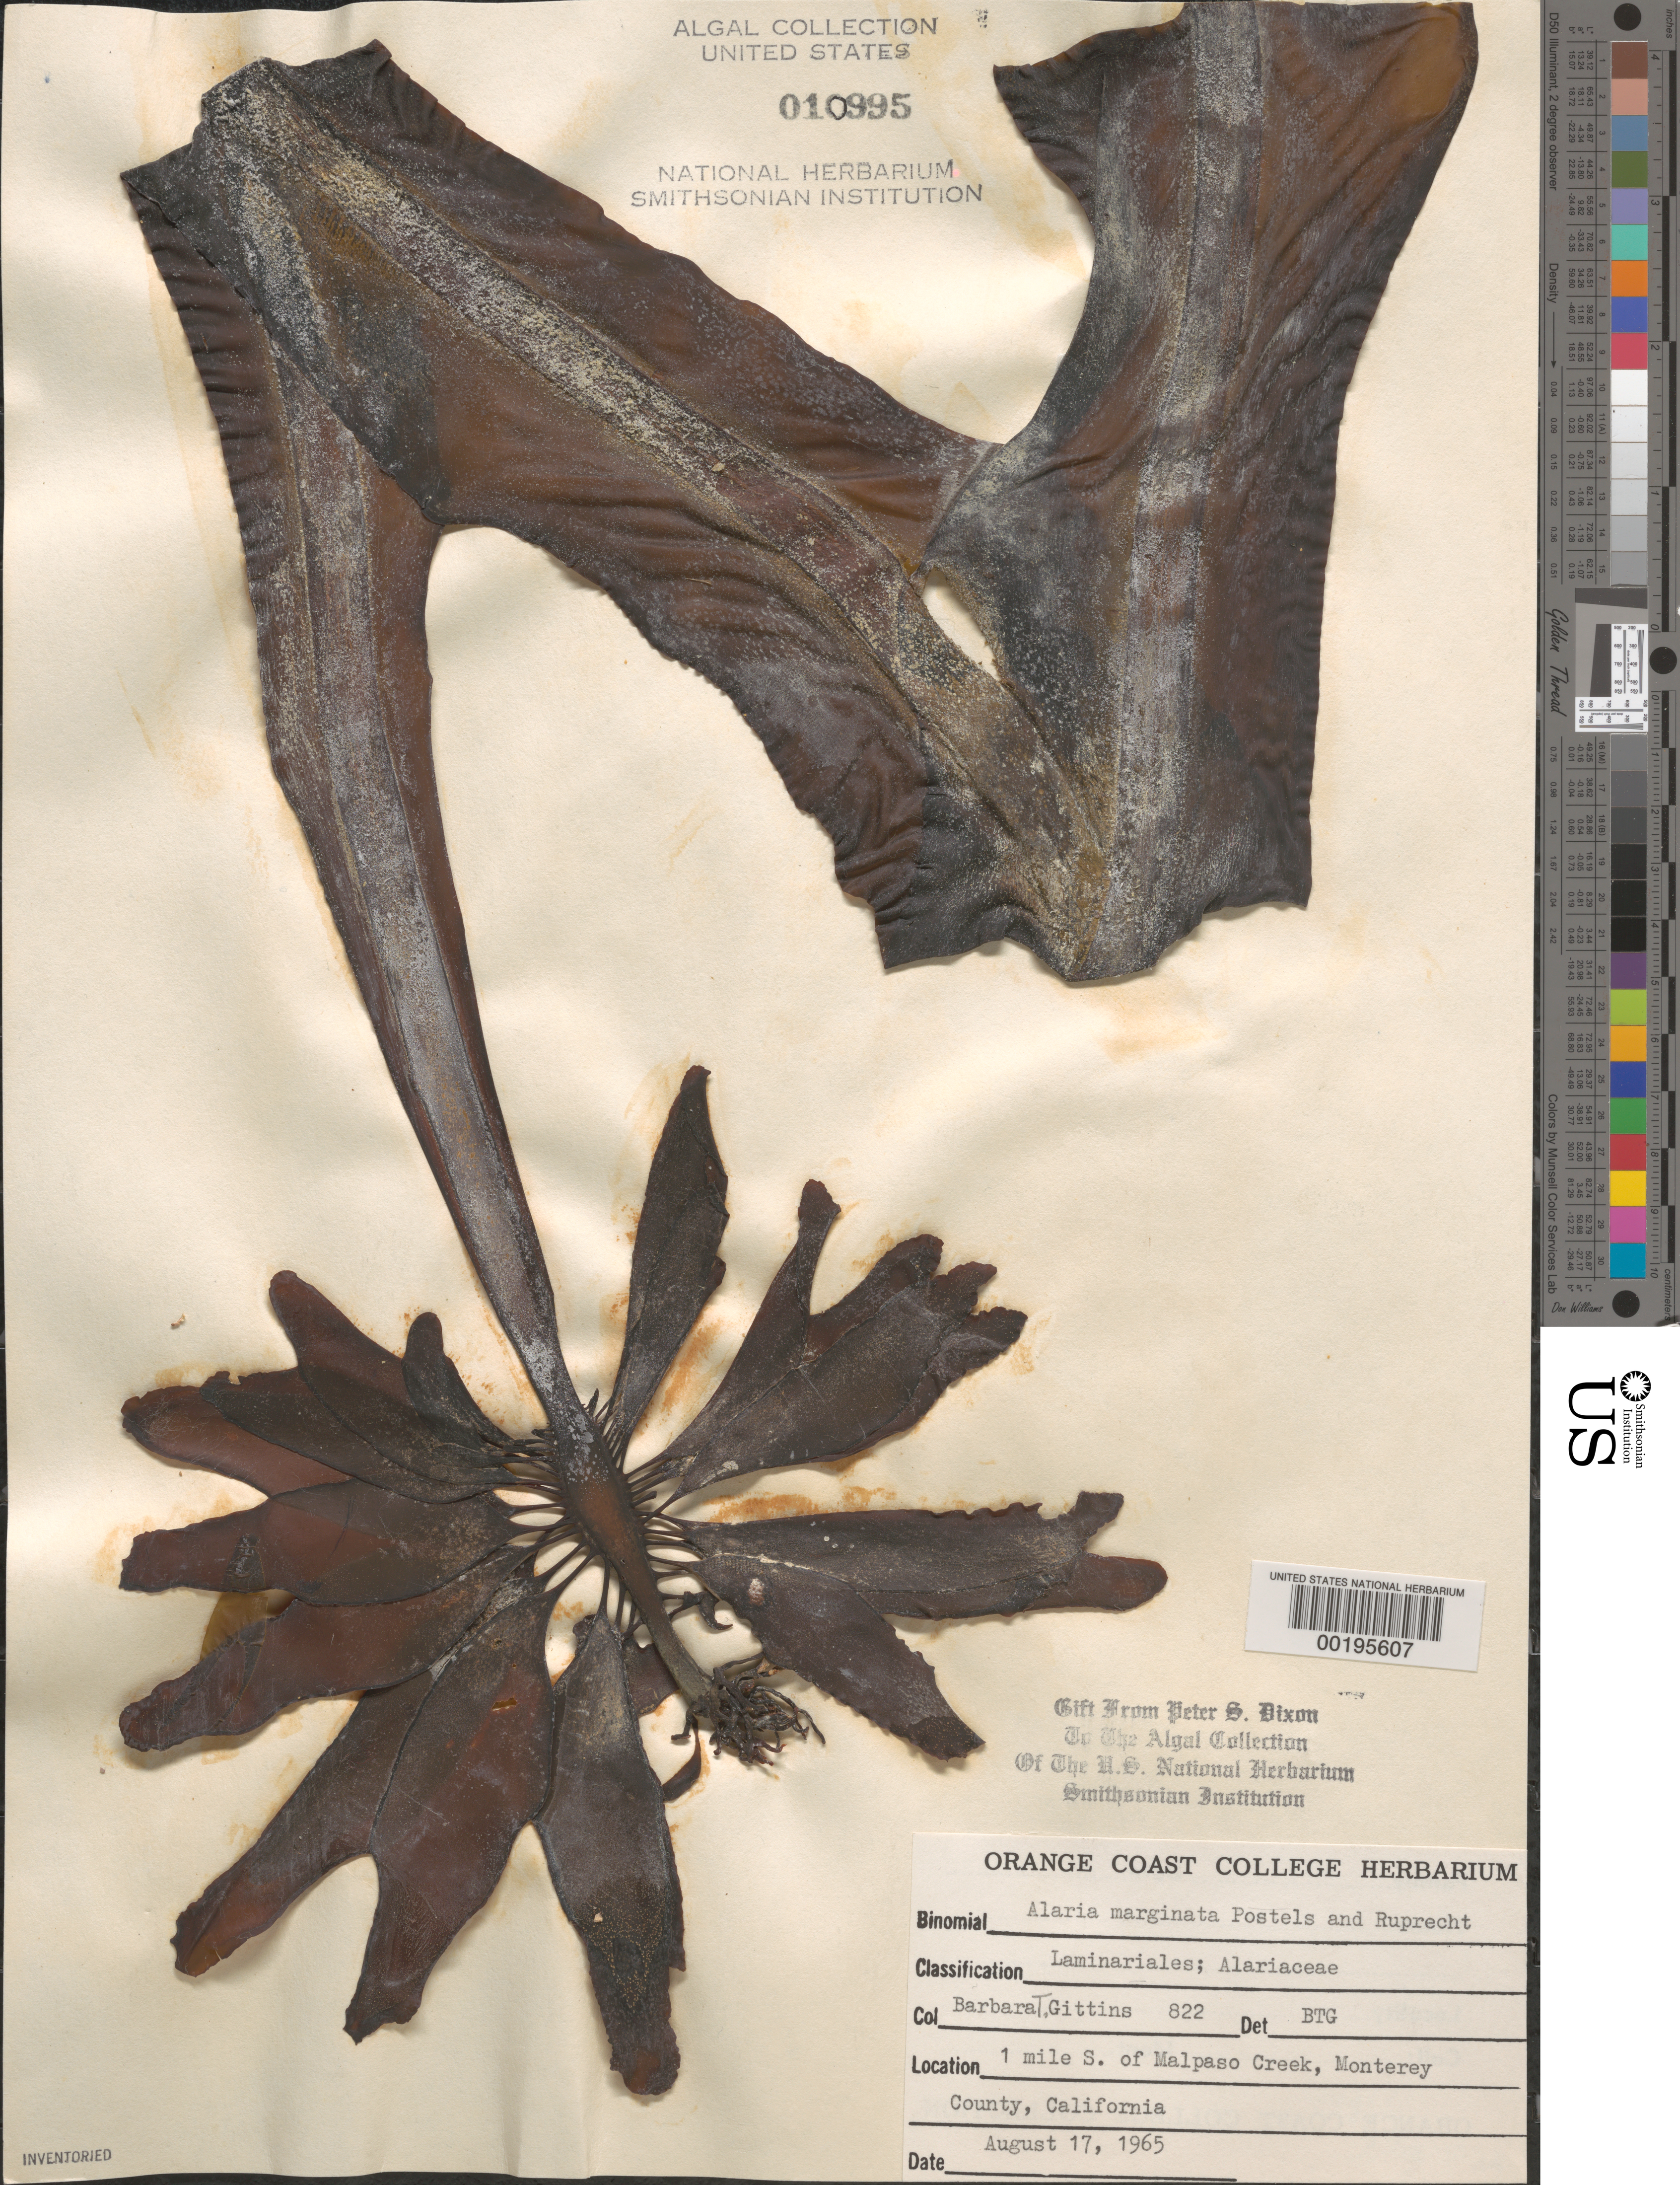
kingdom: Chromista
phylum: Ochrophyta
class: Phaeophyceae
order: Laminariales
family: Alariaceae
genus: Alaria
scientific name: Alaria marginata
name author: Ruiz & Pav.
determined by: Gittins, B. T.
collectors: B. Gittins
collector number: Btg 822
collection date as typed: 17 Aug 1965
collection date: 1965-08-17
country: United States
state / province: California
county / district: Monterey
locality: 1 mile south of Malpaso Creek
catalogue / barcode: US 10995